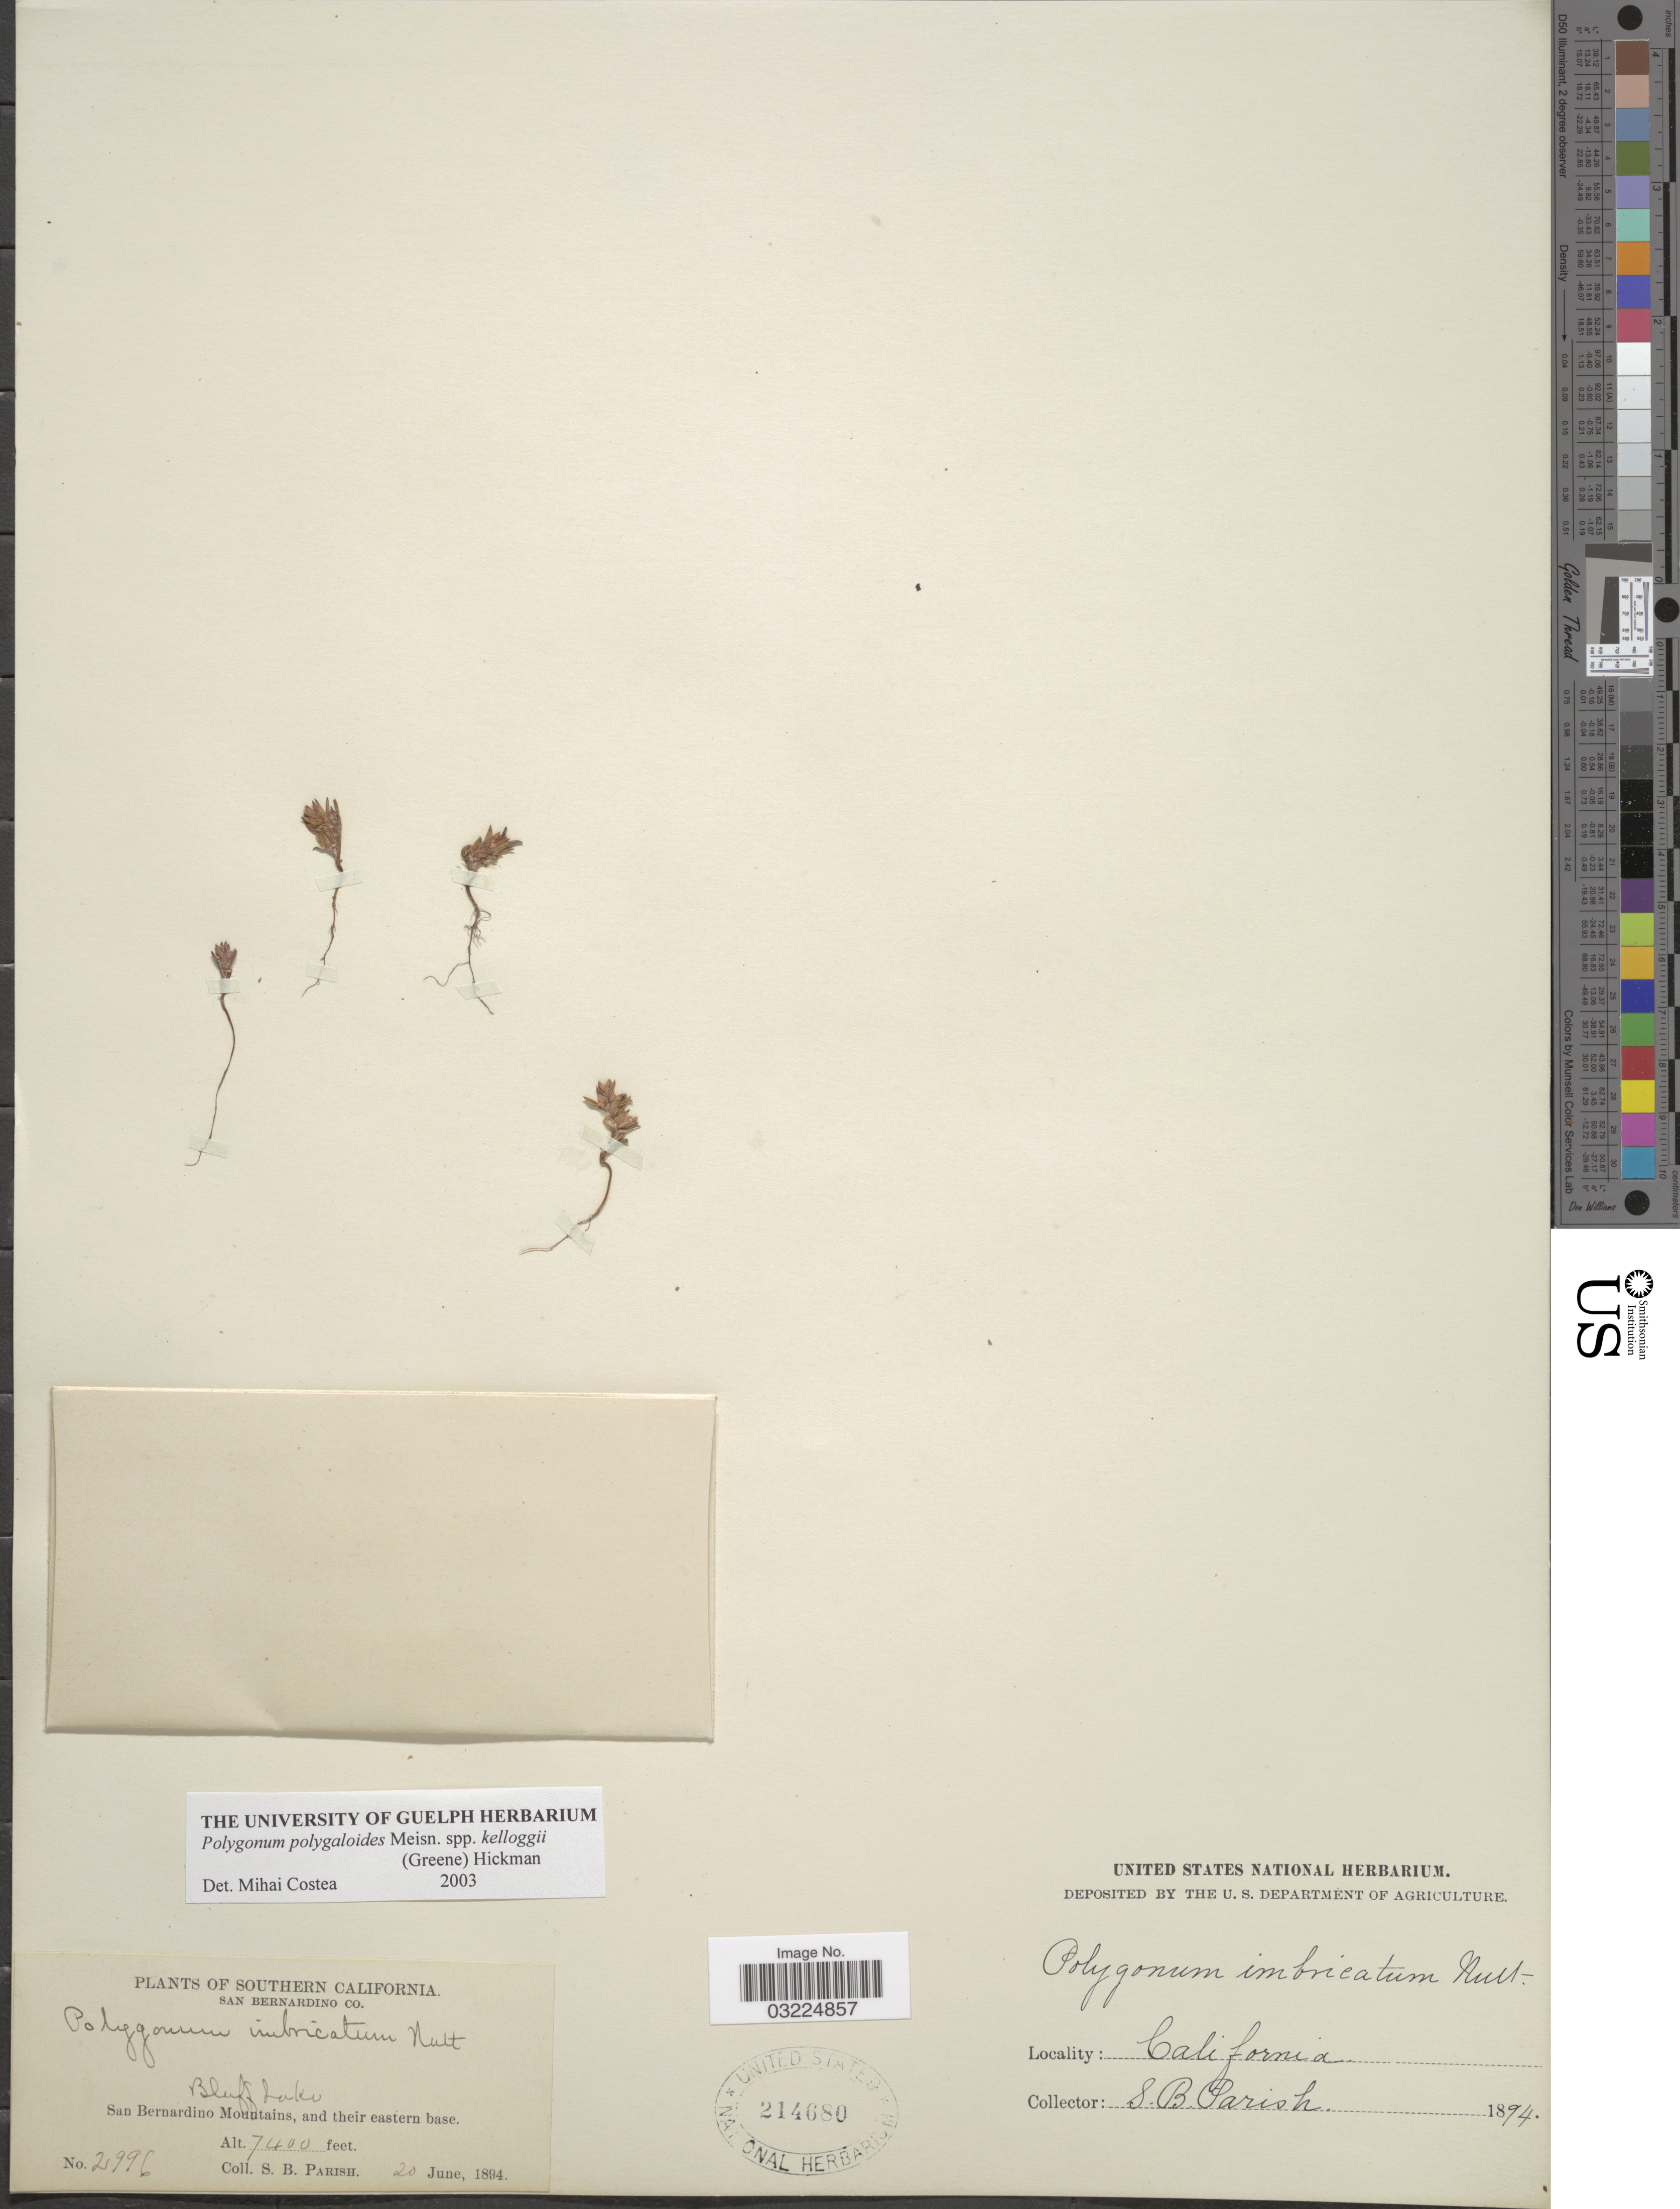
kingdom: Plantae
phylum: Tracheophyta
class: Magnoliopsida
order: Caryophyllales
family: Polygonaceae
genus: Polygonum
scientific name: Polygonum polygaloides subsp. kelloggii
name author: (Greene) Hickman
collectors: S. B. Parish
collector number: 2996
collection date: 1894-06-20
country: United States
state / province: California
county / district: San Bernardino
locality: Southern California. San Bernardino Co. Bluff Lake. San Bernardino Mountains, and their eastern basin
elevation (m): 2256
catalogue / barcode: US 214680